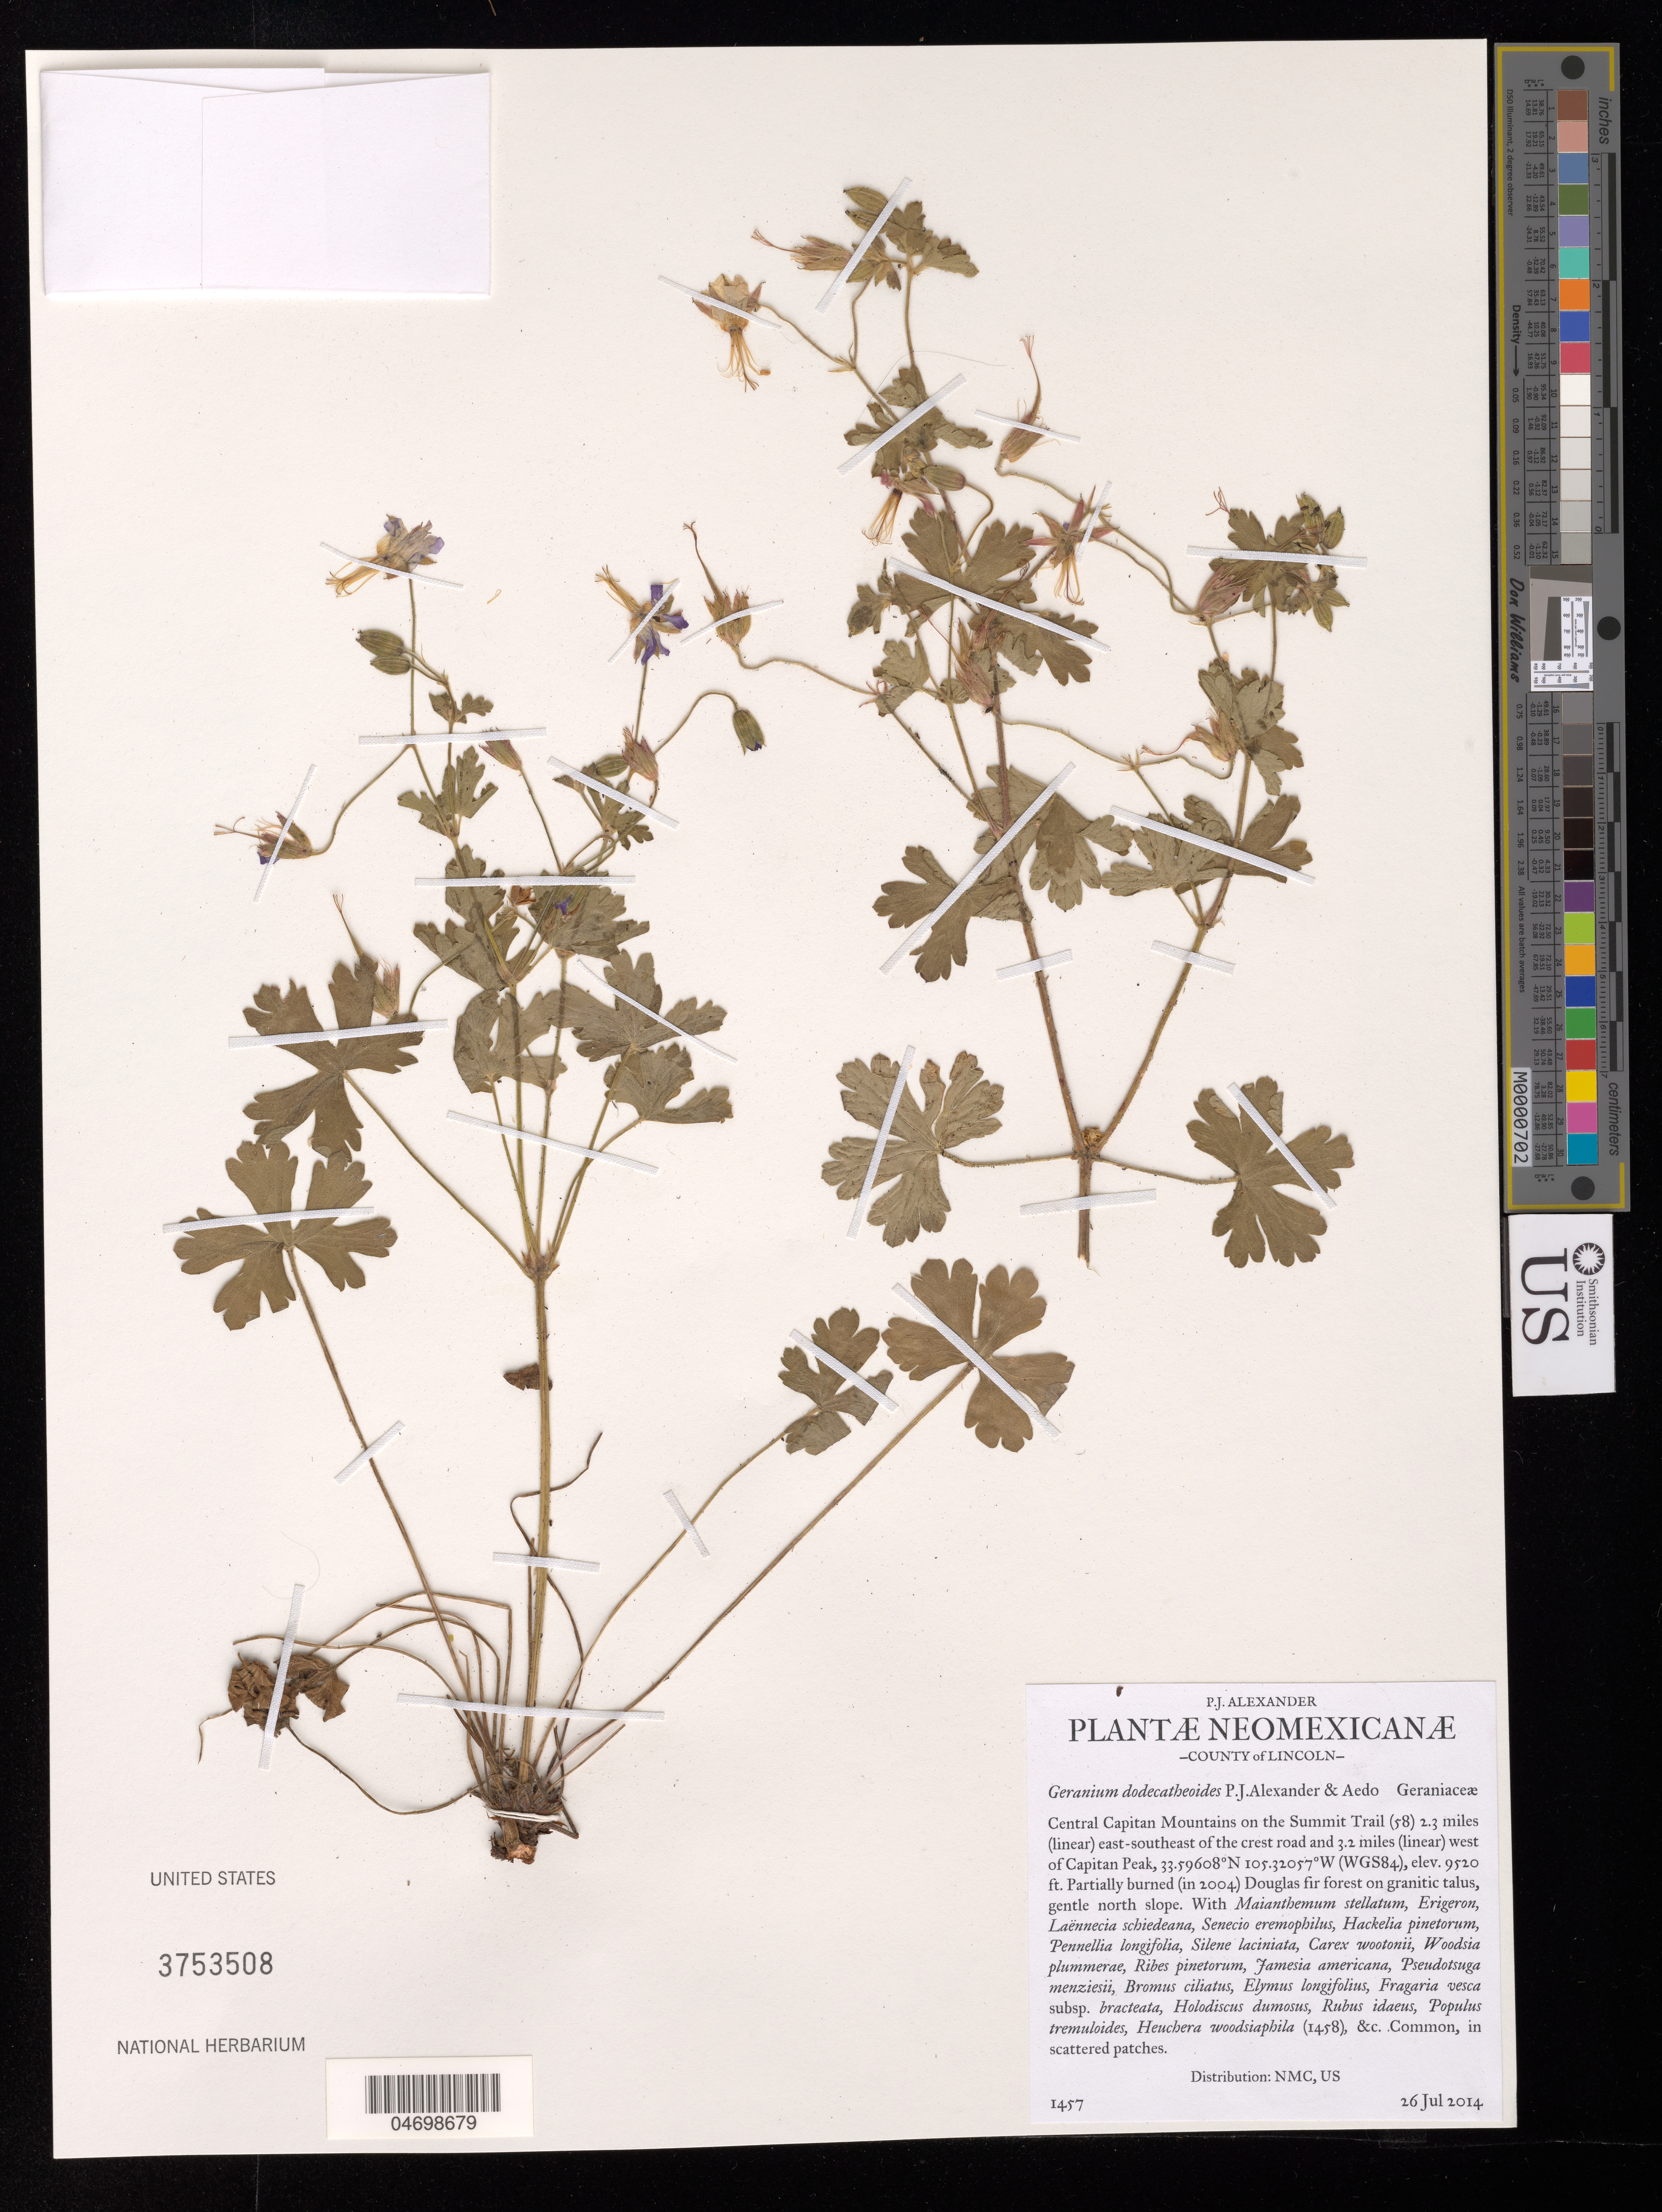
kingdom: Plantae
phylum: Tracheophyta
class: Magnoliopsida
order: Geraniales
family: Geraniaceae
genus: Geranium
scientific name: Geranium dodecatheoides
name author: P.J. Alexander & Aedo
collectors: P. Alexander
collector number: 1457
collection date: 2014-07-26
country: United States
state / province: New Mexico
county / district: Lincoln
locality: Central Capitan Mtns on the Summit Trail (58), 3.2 mi. W of Capitan Peak.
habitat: Douglas fir forest on granitic talus.With Senecio eremophilus, Silene laciniata, Carex wootonii, etc.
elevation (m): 2902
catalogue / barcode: US 3753508